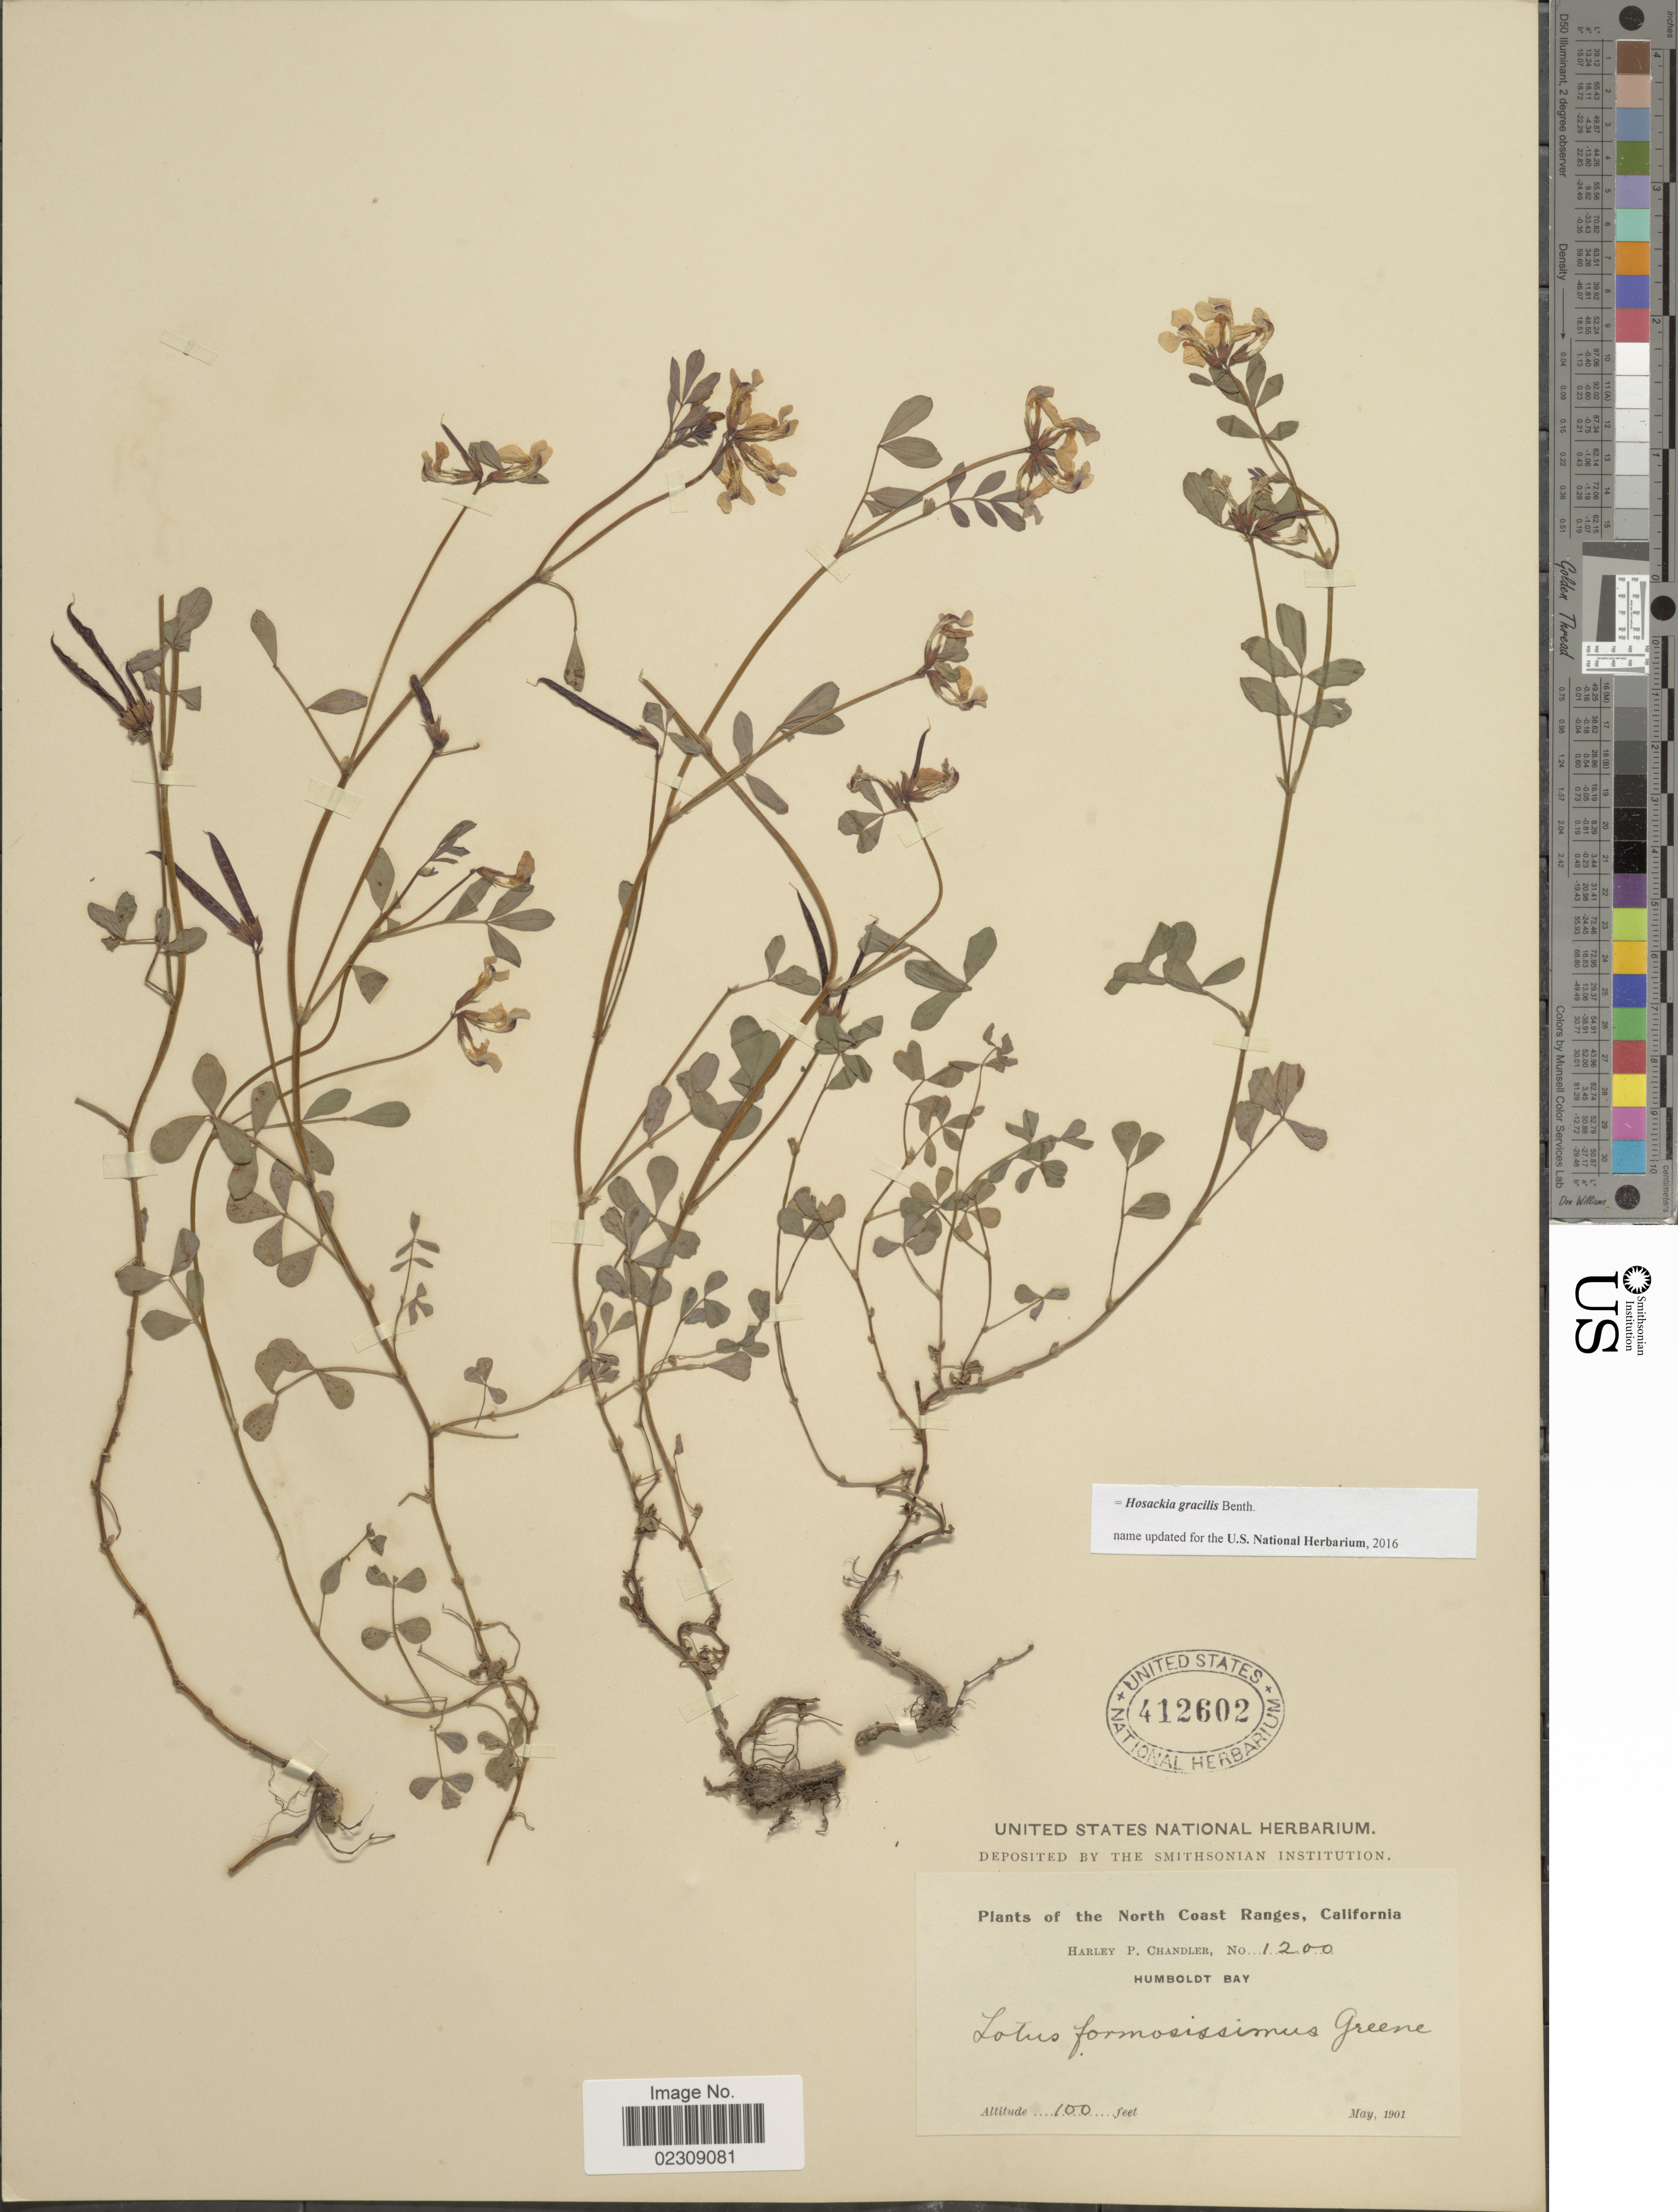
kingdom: Plantae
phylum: Tracheophyta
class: Magnoliopsida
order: Fabales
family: Fabaceae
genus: Hosackia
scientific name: Hosackia gracilis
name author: Benth.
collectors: H. Chandler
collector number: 1200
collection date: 1901-05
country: United States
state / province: California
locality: North Coast Ranges. Humboldt Bay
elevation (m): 30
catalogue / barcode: US 412602